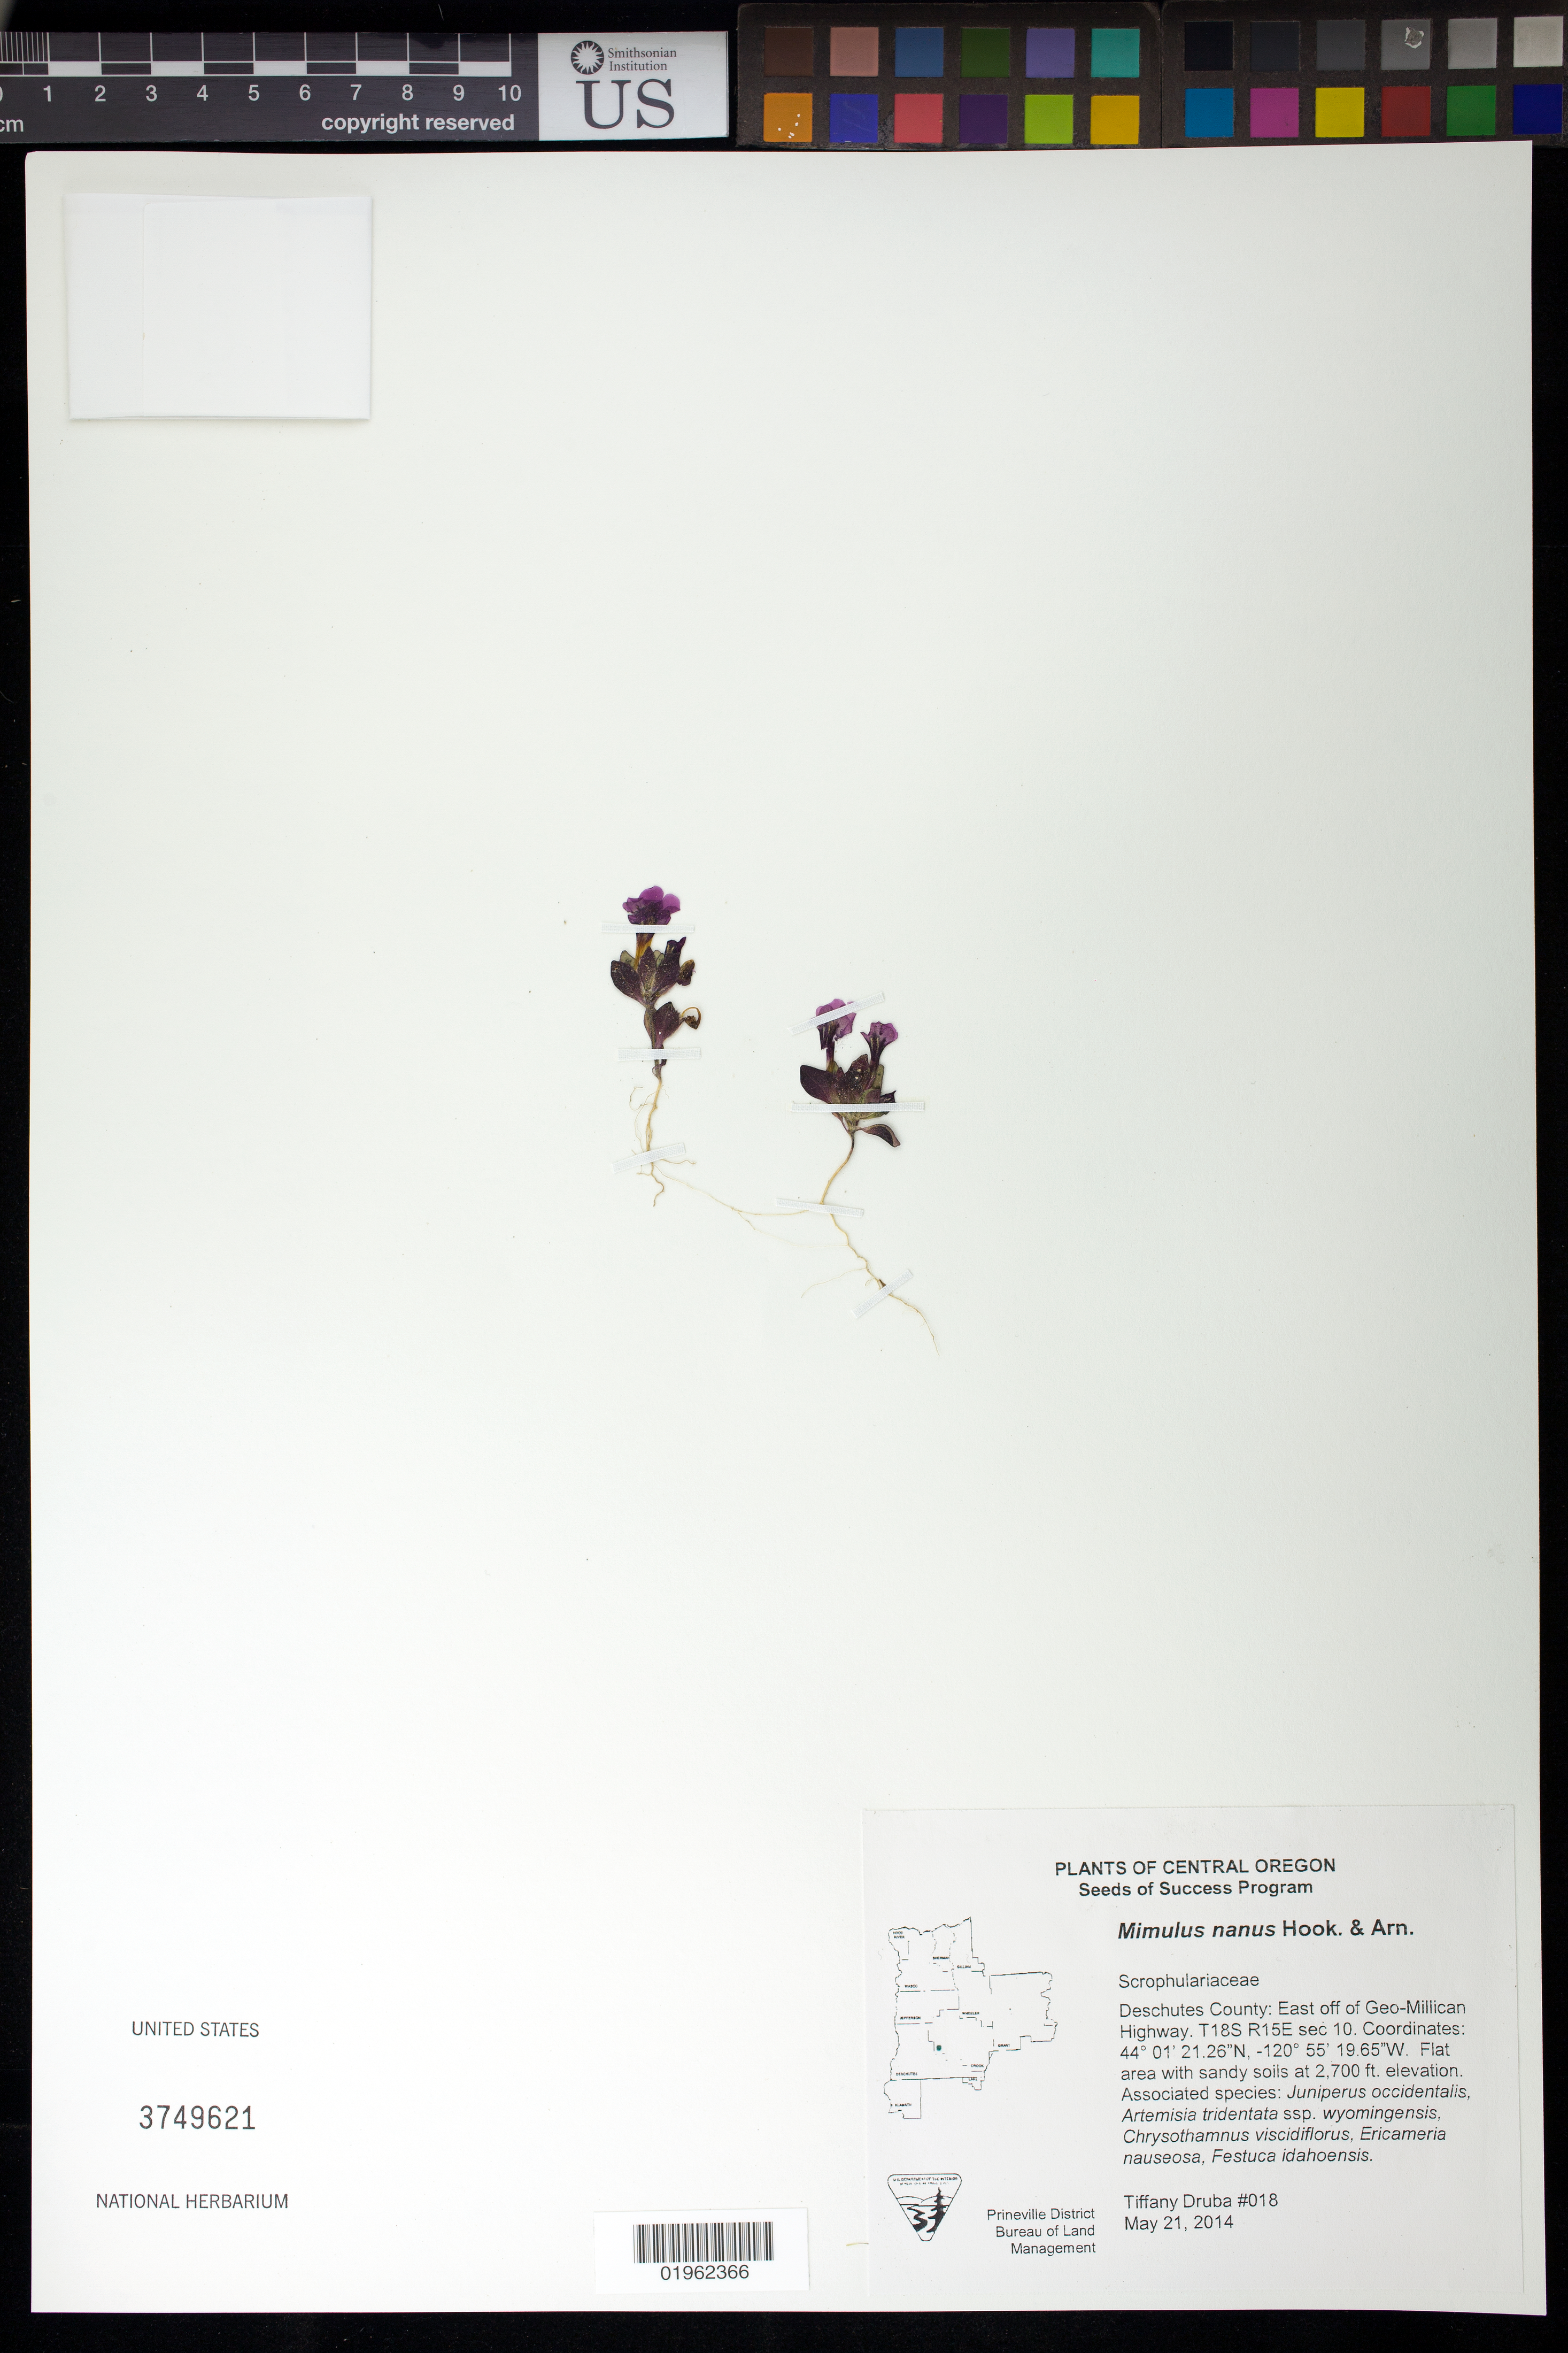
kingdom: Plantae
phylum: Tracheophyta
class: Magnoliopsida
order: Lamiales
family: Phrymaceae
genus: Mimulus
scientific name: Mimulus nanus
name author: Hook. & Arn.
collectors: T. Druba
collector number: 018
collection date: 2014-05-21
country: United States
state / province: Oregon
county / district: Crook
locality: SE Reservoir Rd. T17S R16E sec 18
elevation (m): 1073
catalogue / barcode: US 3749621